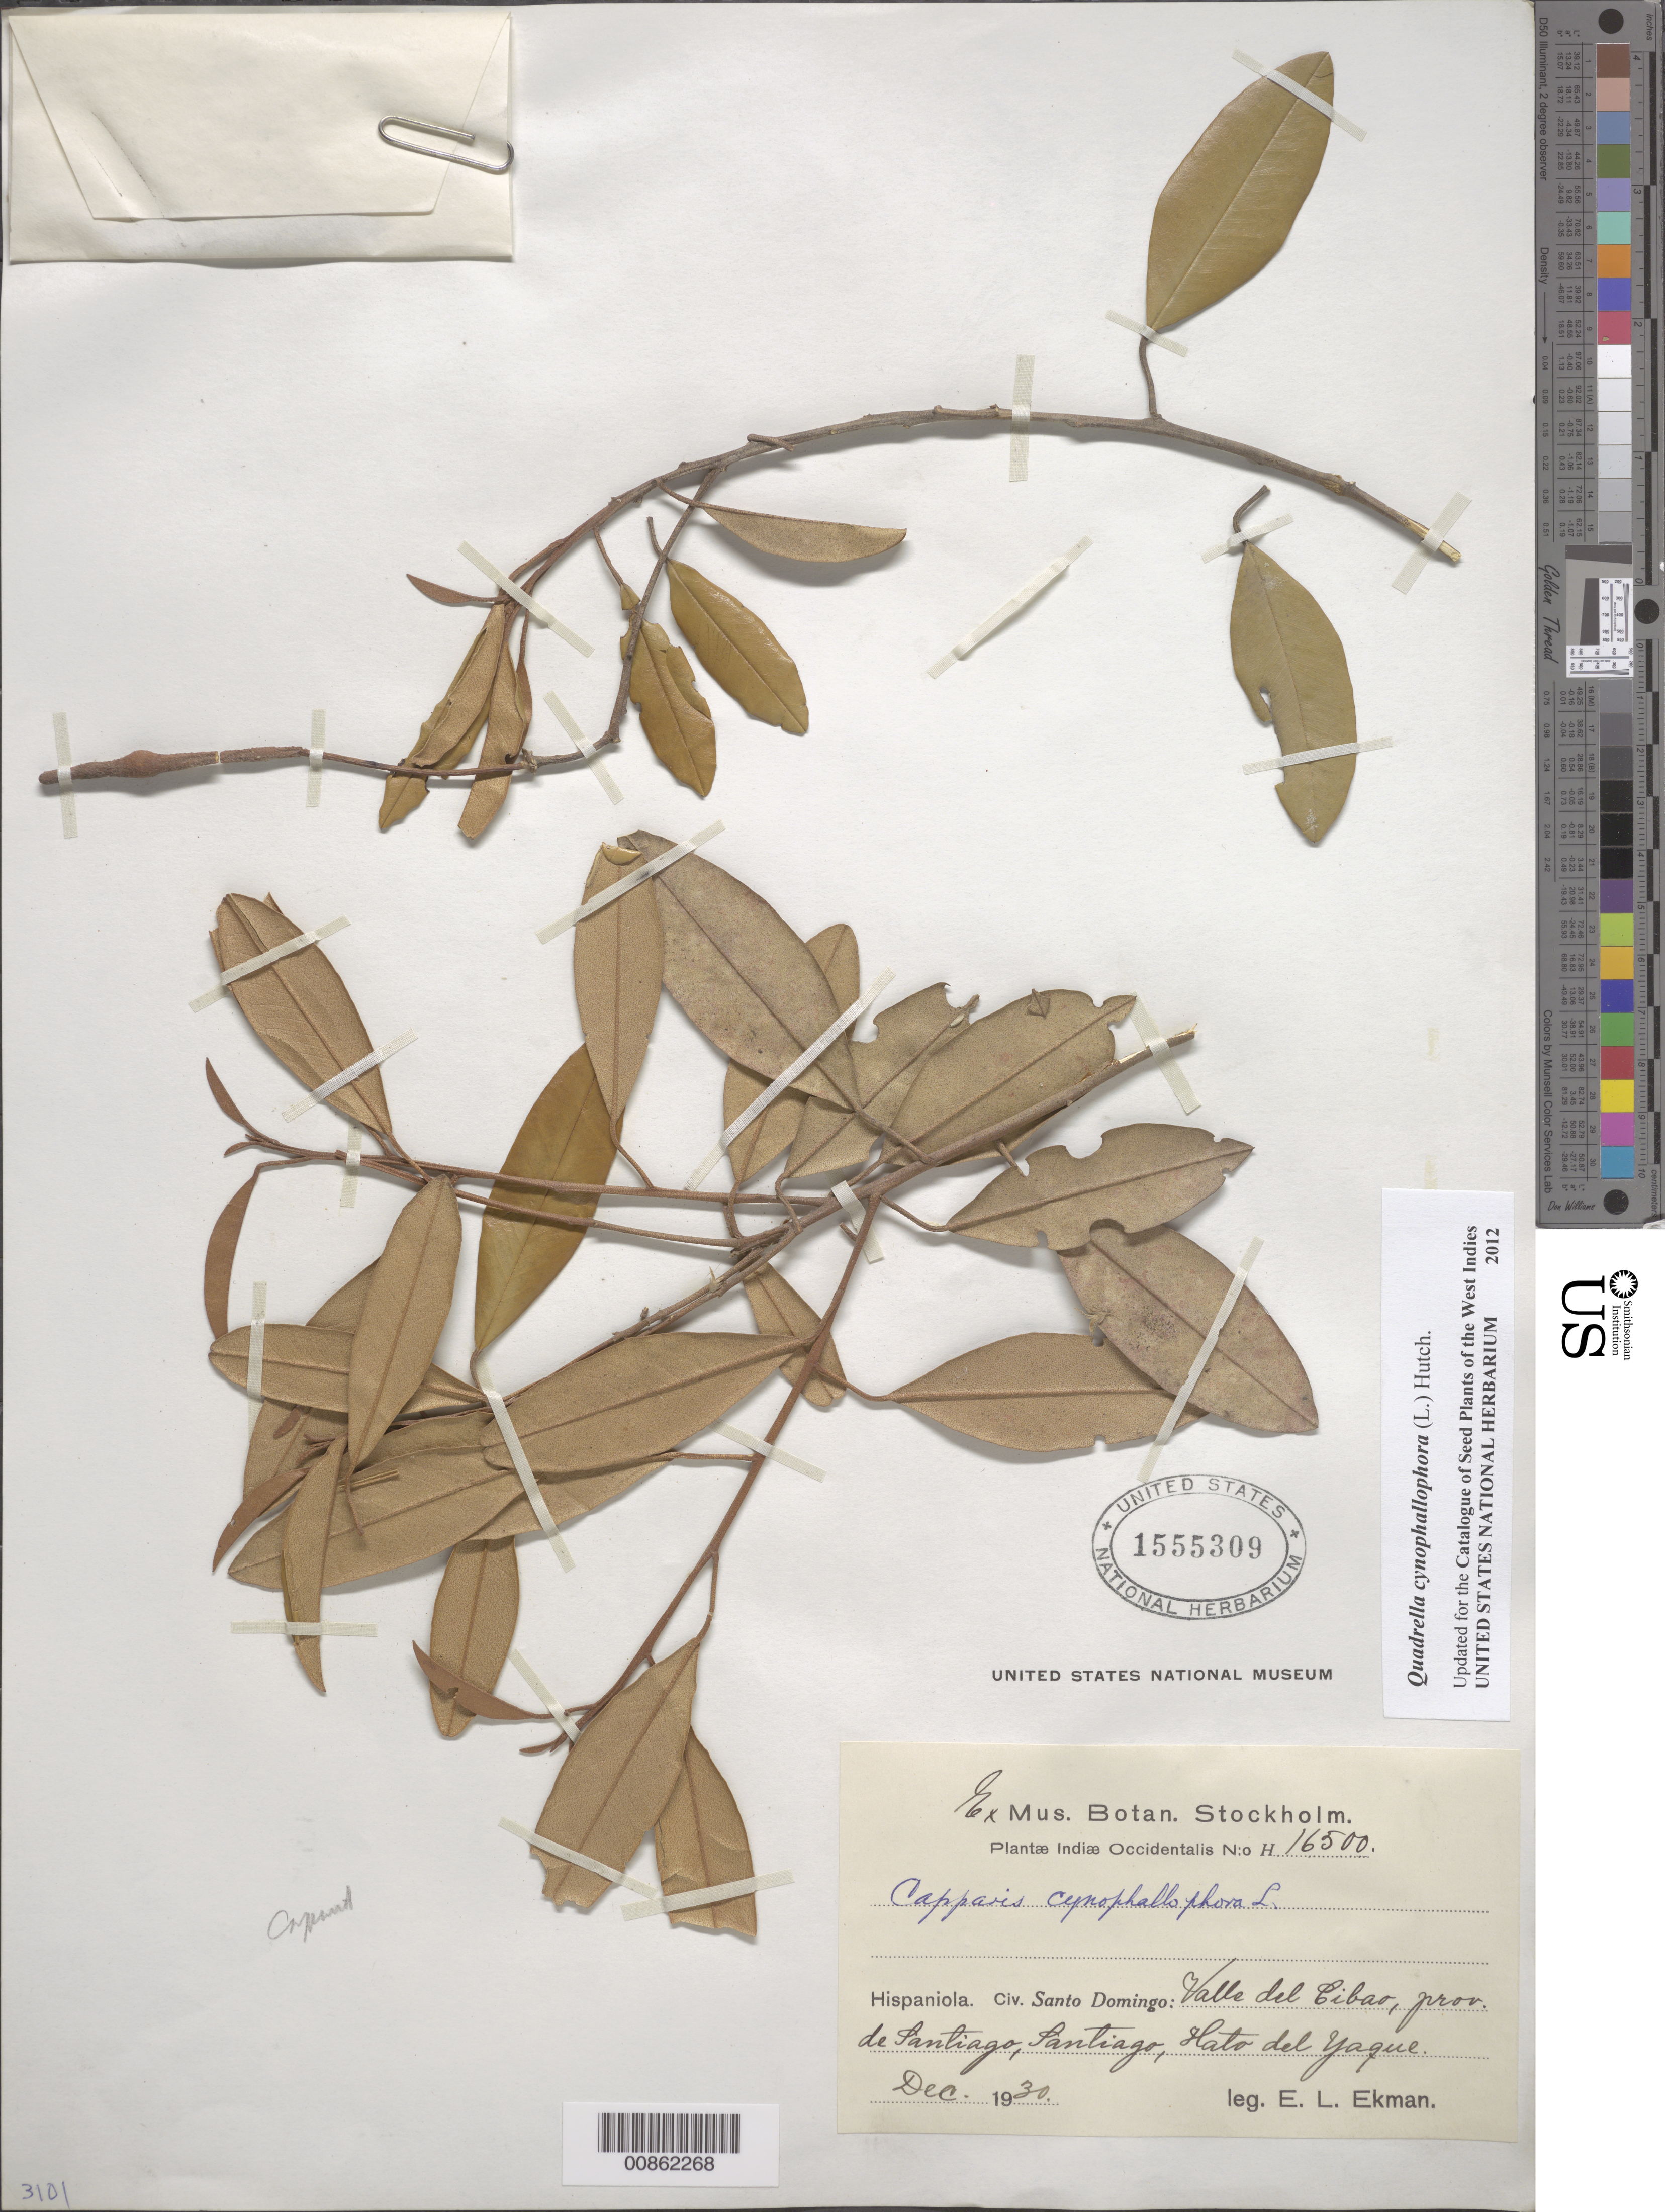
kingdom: Plantae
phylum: Tracheophyta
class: Magnoliopsida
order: Brassicales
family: Capparaceae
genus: Quadrella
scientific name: Quadrella cynophallophora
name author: (L.) Hutch.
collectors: E. L. Ekman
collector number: H 16500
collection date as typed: Dec 1930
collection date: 1930-12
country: Dominican Republic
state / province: Santiago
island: Hispaniola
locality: Valle del Cibao, Santiago, Hato del Yaque.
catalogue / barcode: US 1555309